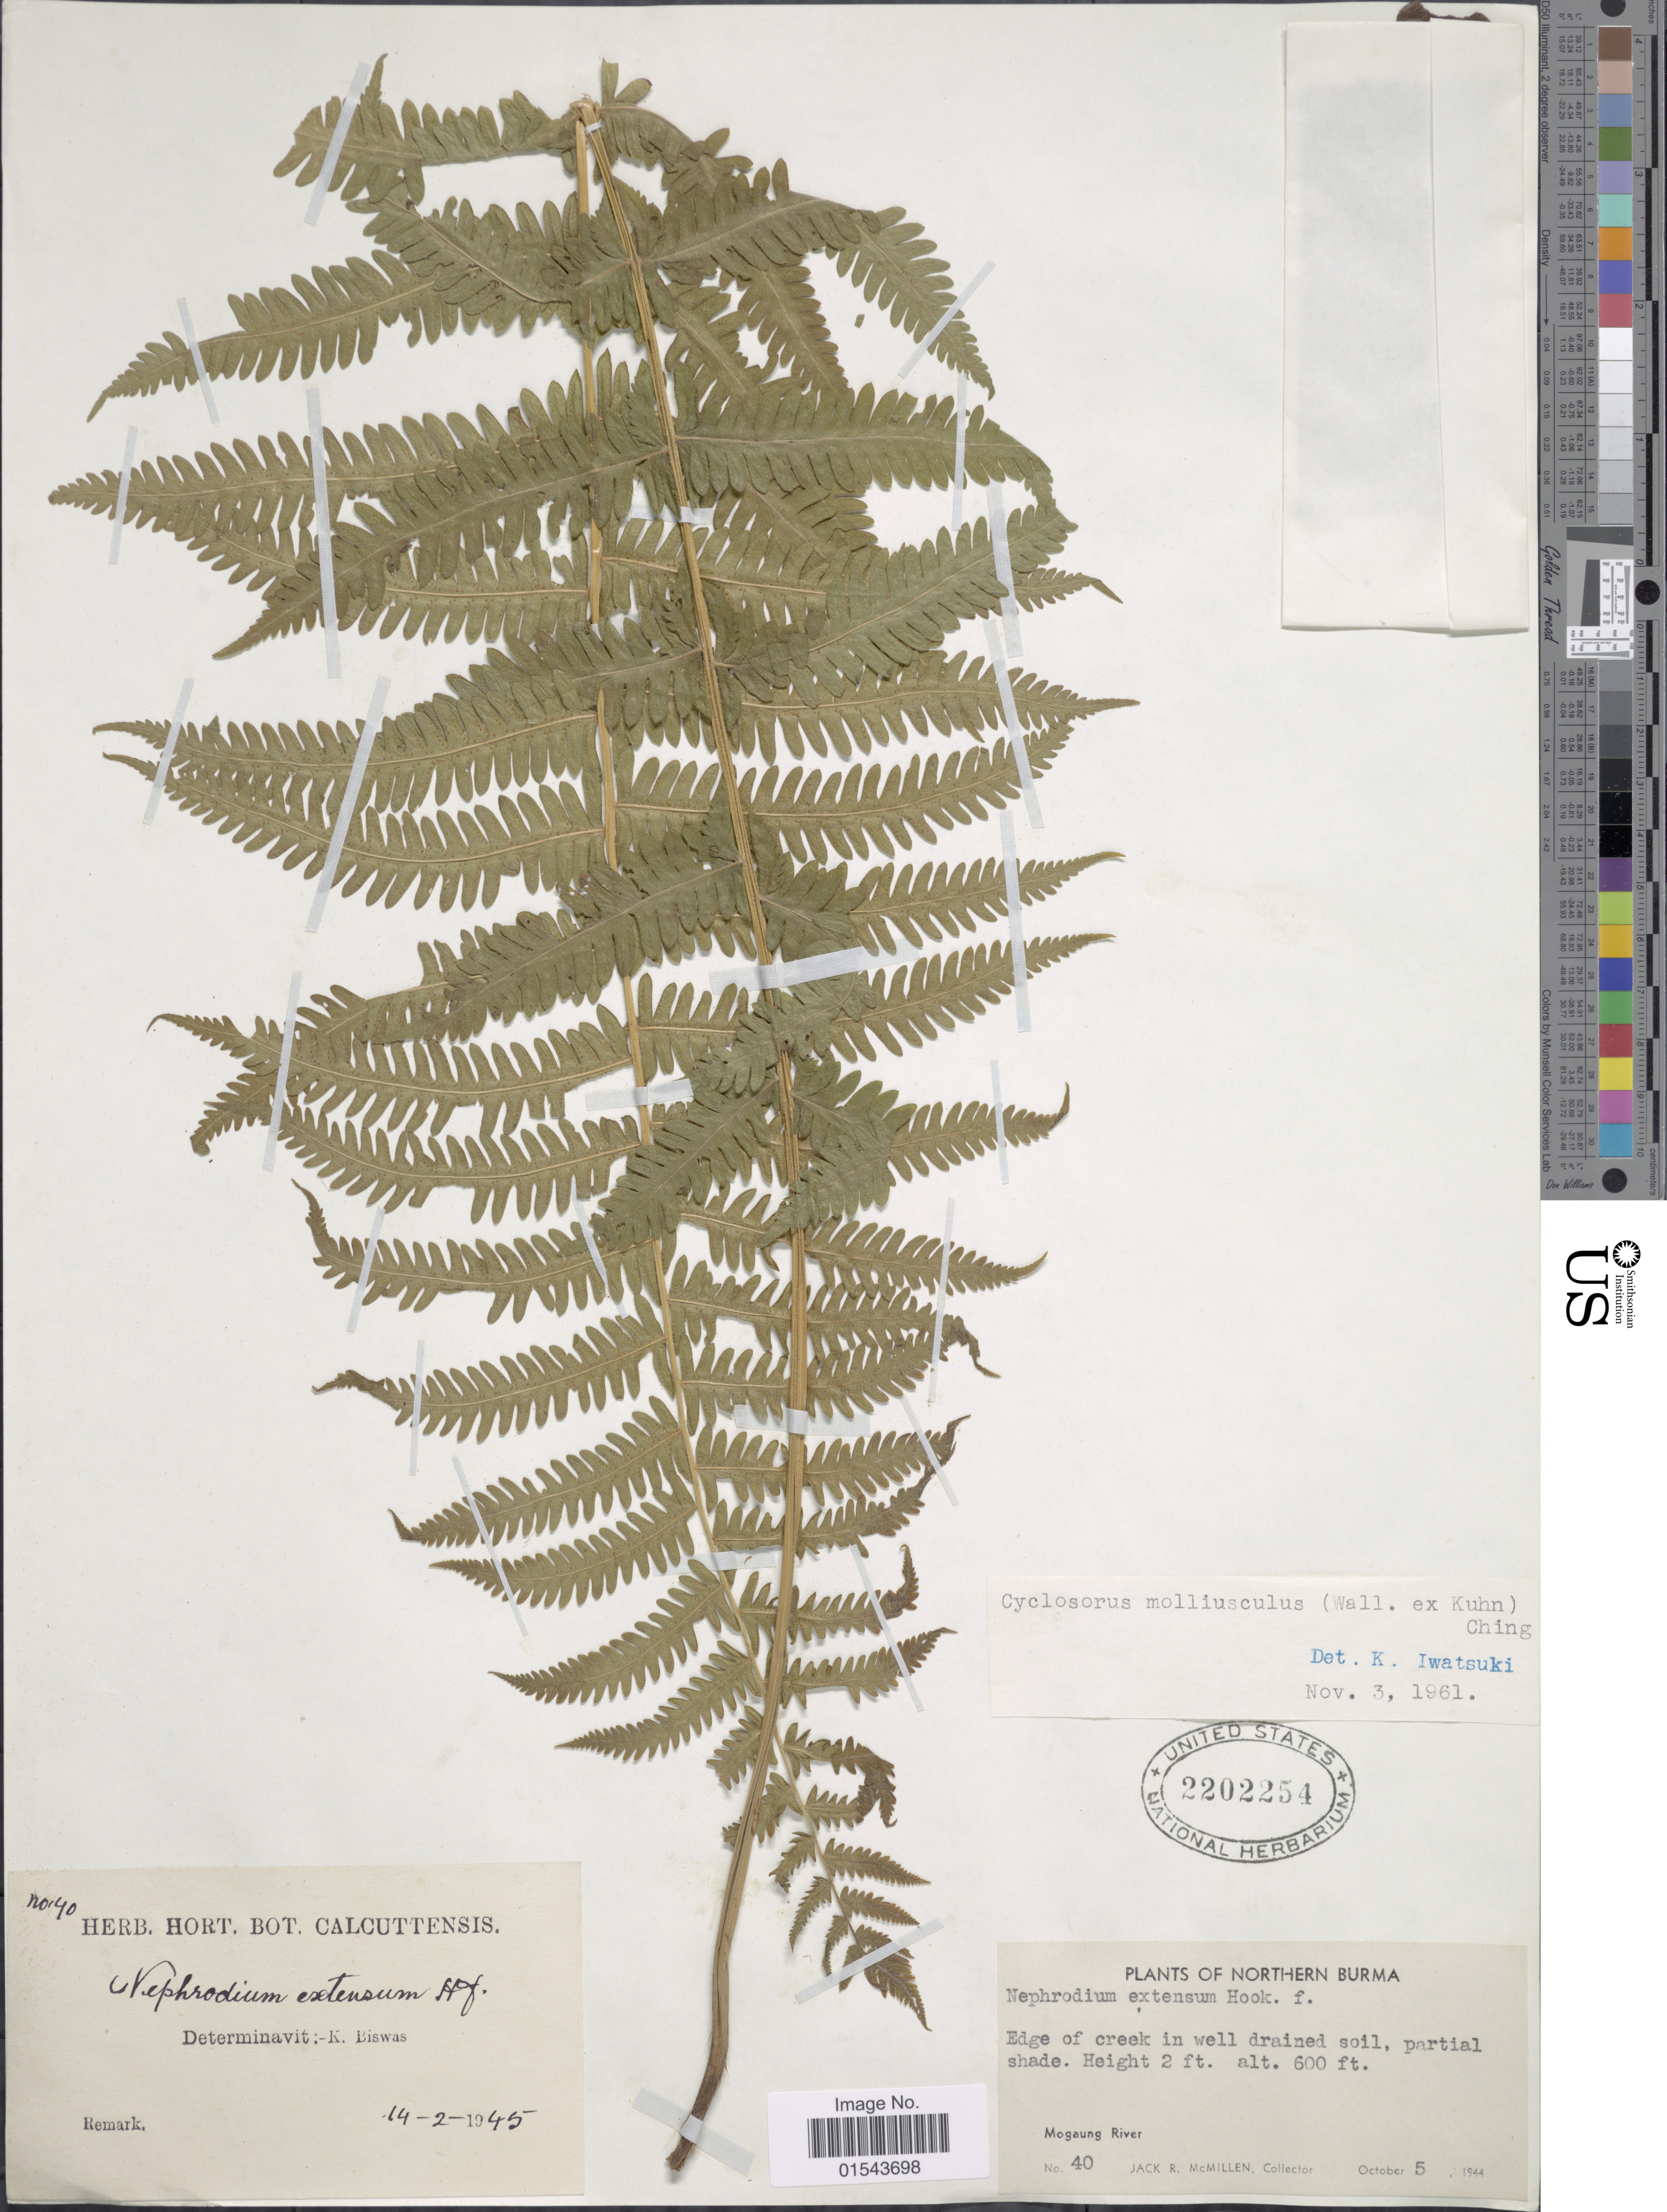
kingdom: Plantae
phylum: Tracheophyta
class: Polypodiopsida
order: Polypodiales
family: Thelypteridaceae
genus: Christella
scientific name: Christella molliuscula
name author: (Wall.) Holttum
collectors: J. McMillen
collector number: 40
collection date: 1944-10-05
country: Myanmar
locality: Northern Burma. Mogaung River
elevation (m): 183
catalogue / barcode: US 2202254